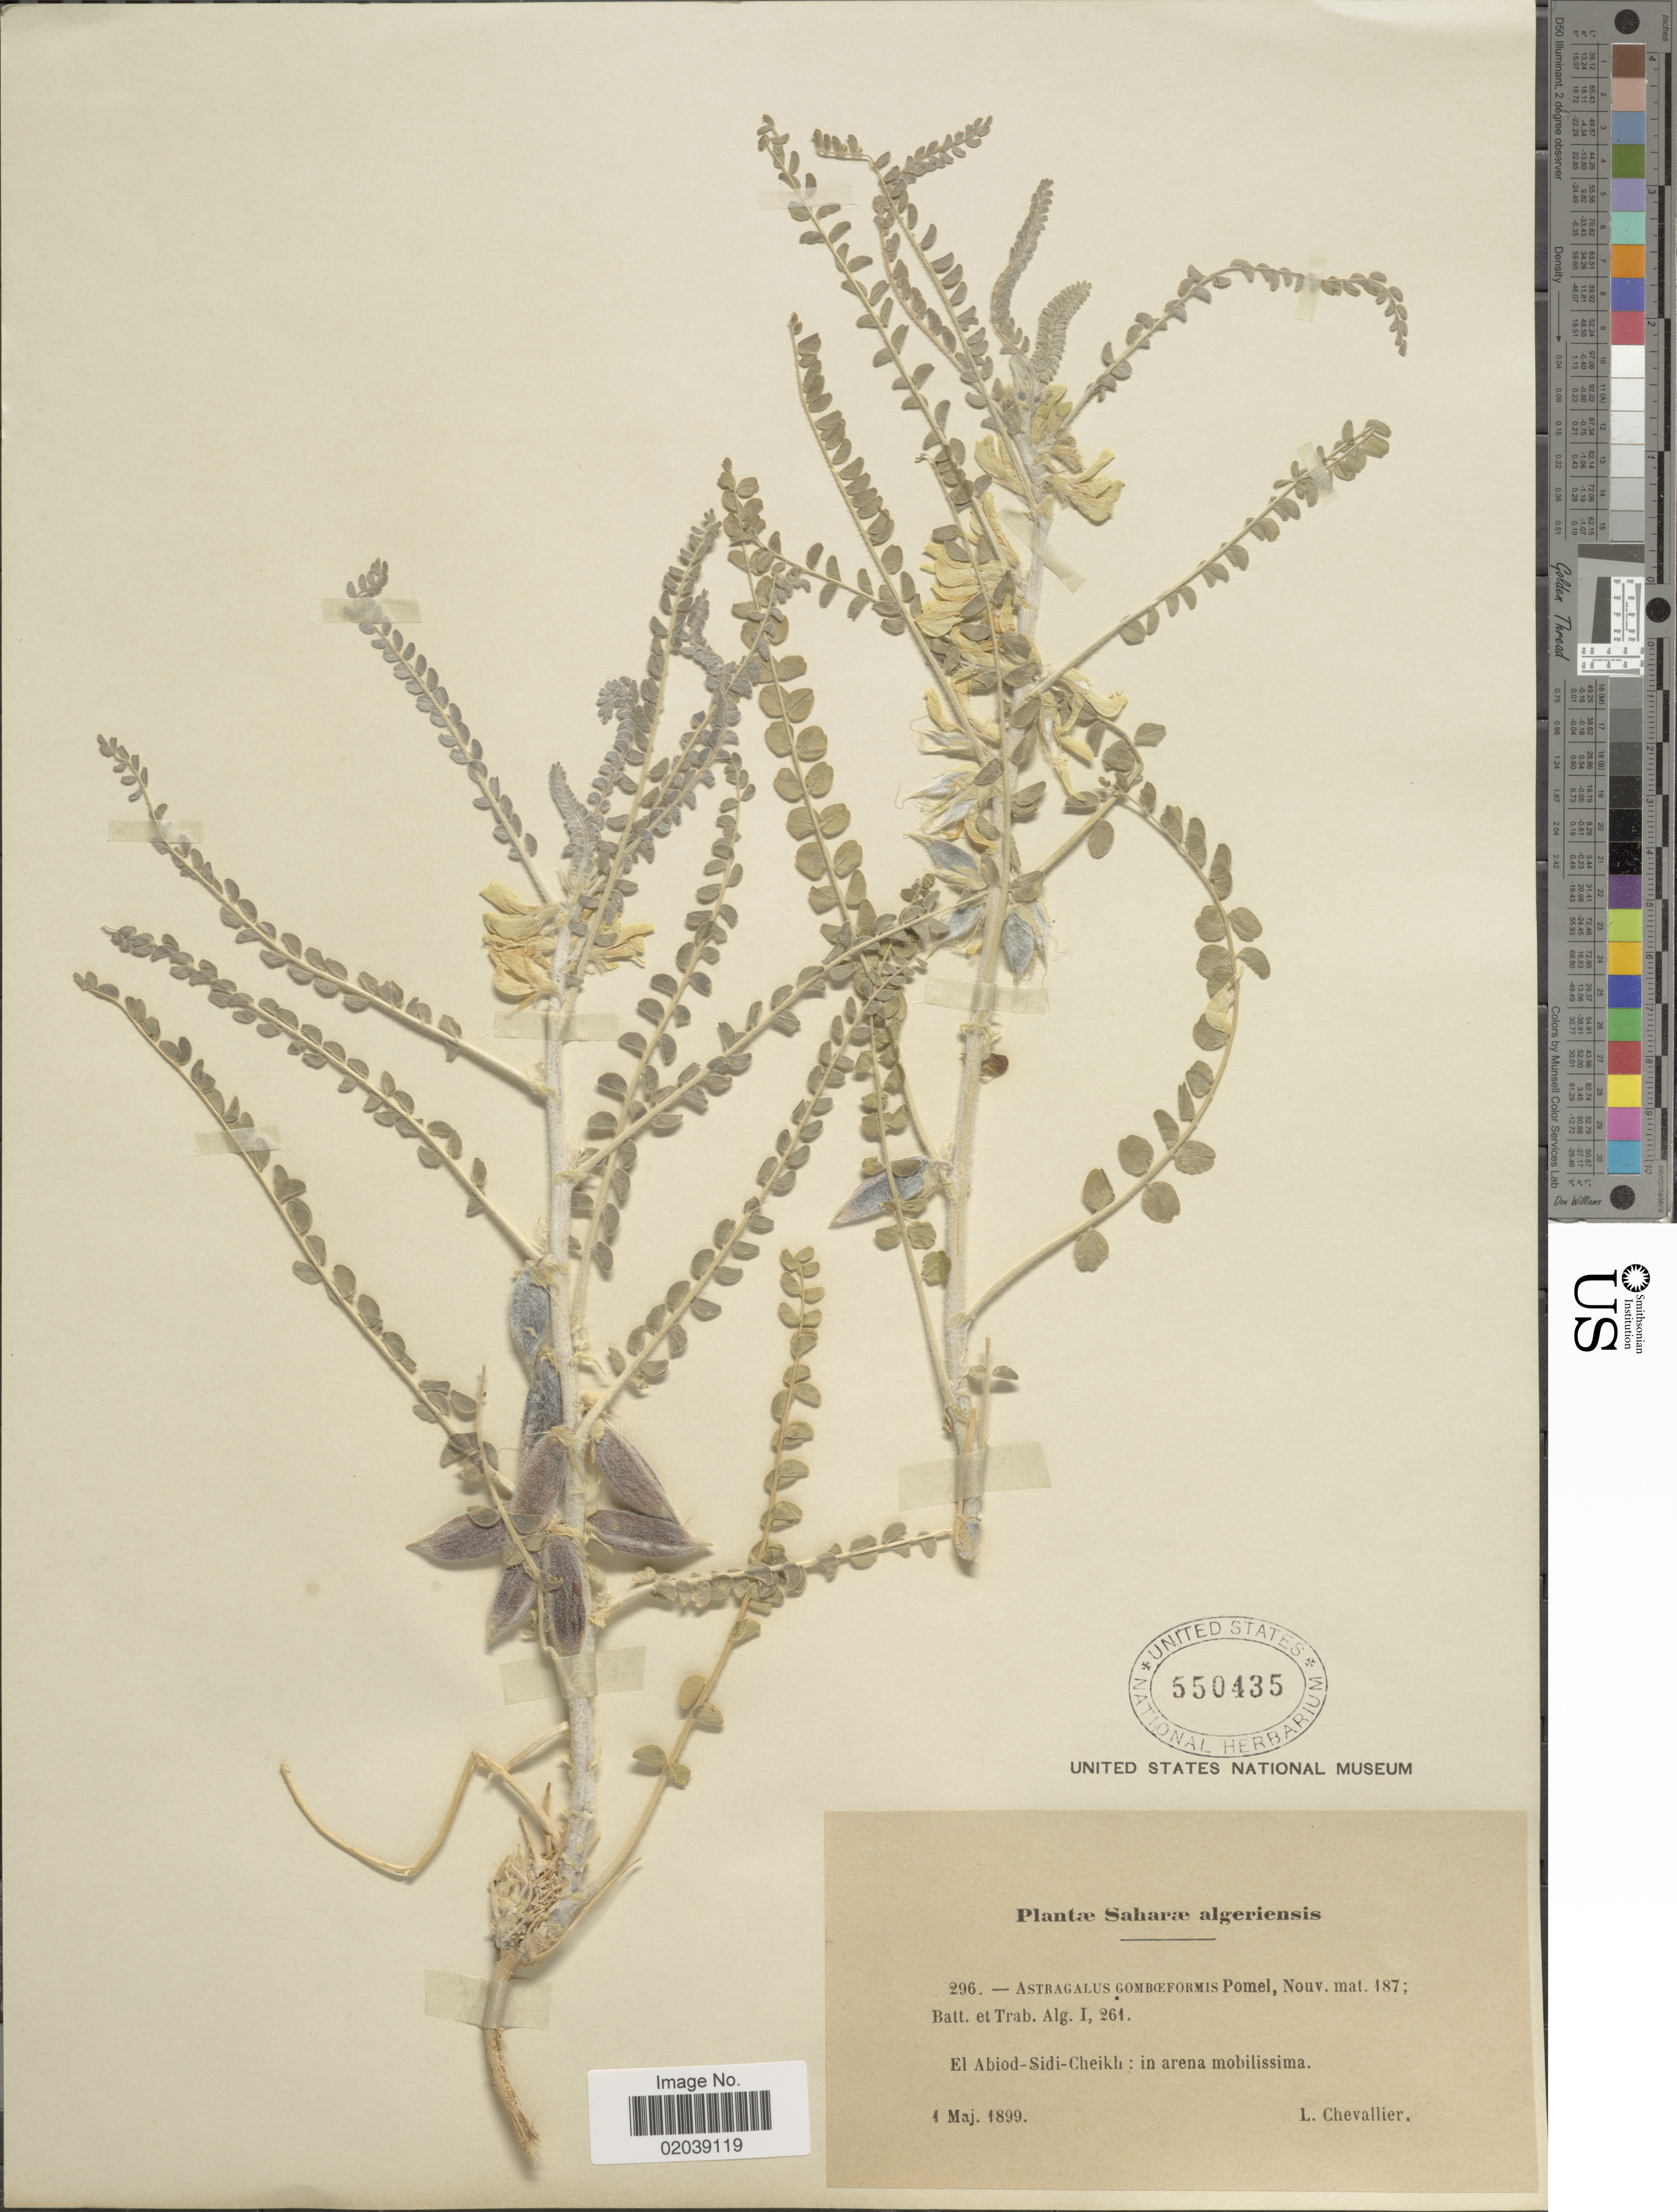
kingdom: Plantae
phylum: Tracheophyta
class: Magnoliopsida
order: Fabales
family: Fabaceae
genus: Astragalus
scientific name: Astragalus gomboeformis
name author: Pomel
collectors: L. Chevallier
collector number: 296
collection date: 1899-05-01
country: Algeria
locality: Saharae algeriensis. El Abiod-Sidi-Cheikh: in arena mobilissima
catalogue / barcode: US 550435